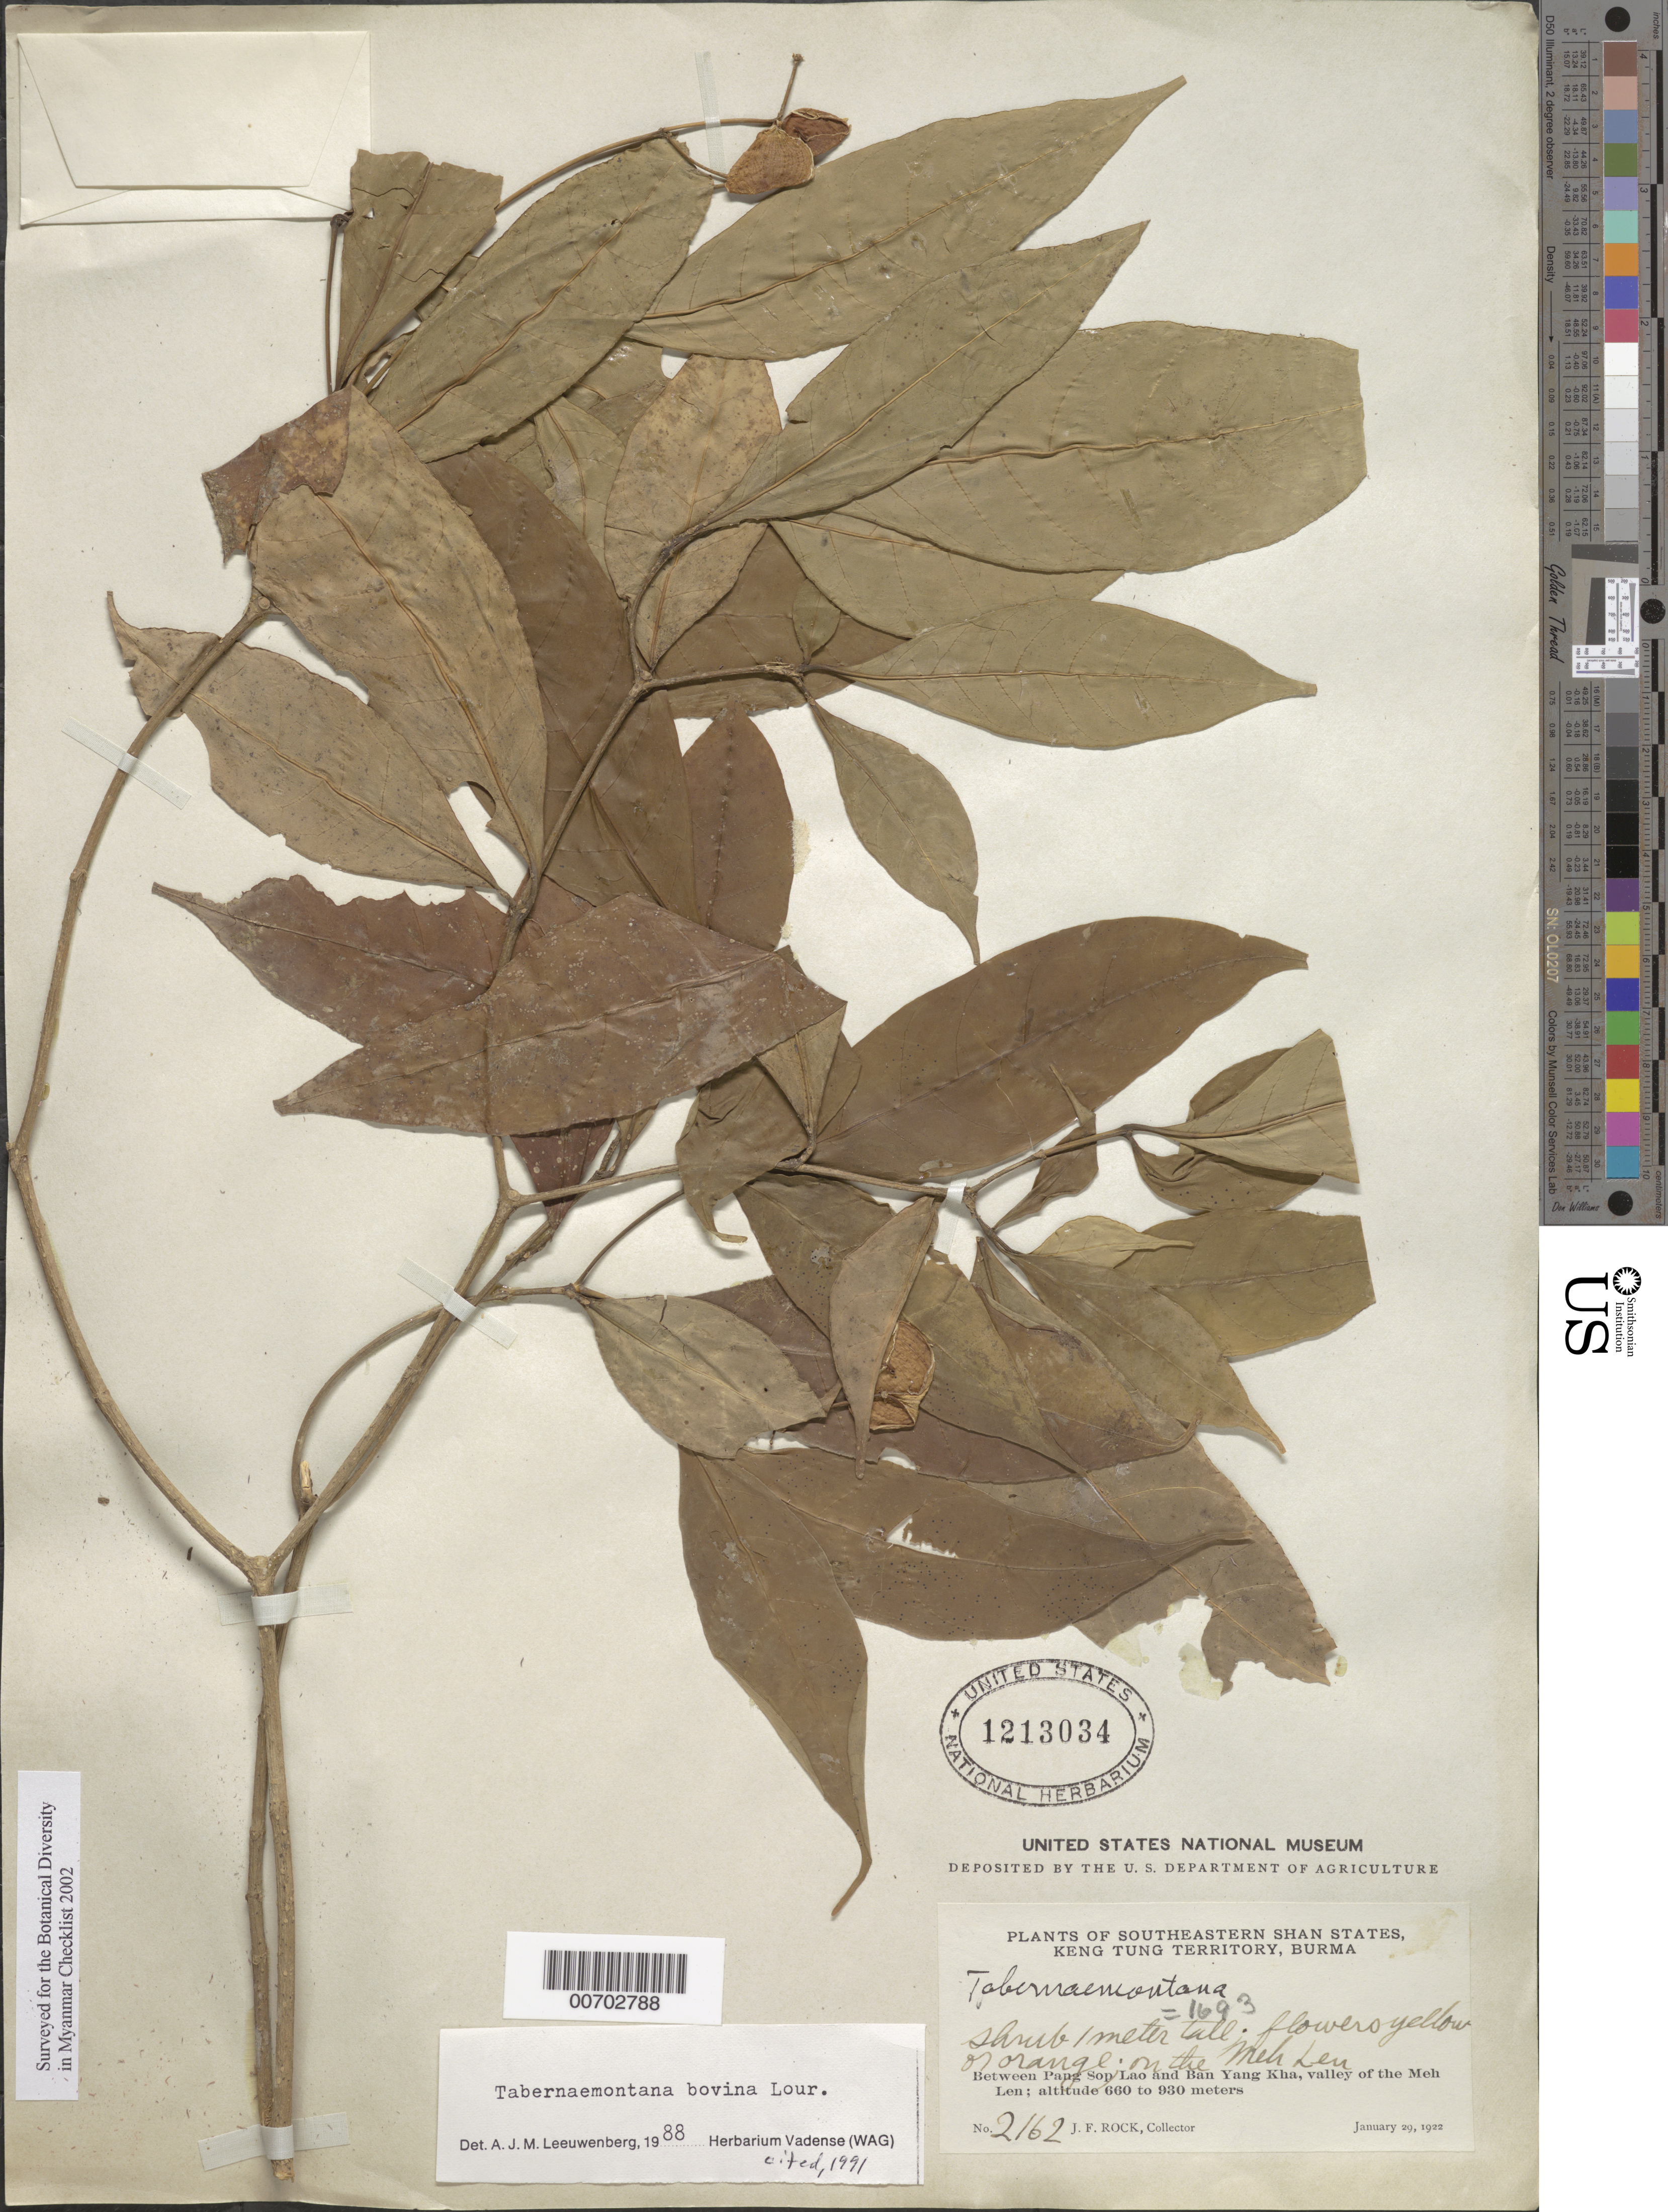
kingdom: Plantae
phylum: Tracheophyta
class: Magnoliopsida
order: Gentianales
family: Apocynaceae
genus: Tabernaemontana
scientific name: Tabernaemontana bovina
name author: Lour.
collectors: J. F. Rock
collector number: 2162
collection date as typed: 29 Jan 1922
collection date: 1922-01-29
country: Myanmar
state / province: Shan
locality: Southeastern Shan States, Keng Tung Terr., betw. Pang Sop Lao and Ban Yang Kha, valley of the Meh Len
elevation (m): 660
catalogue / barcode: US 1213034